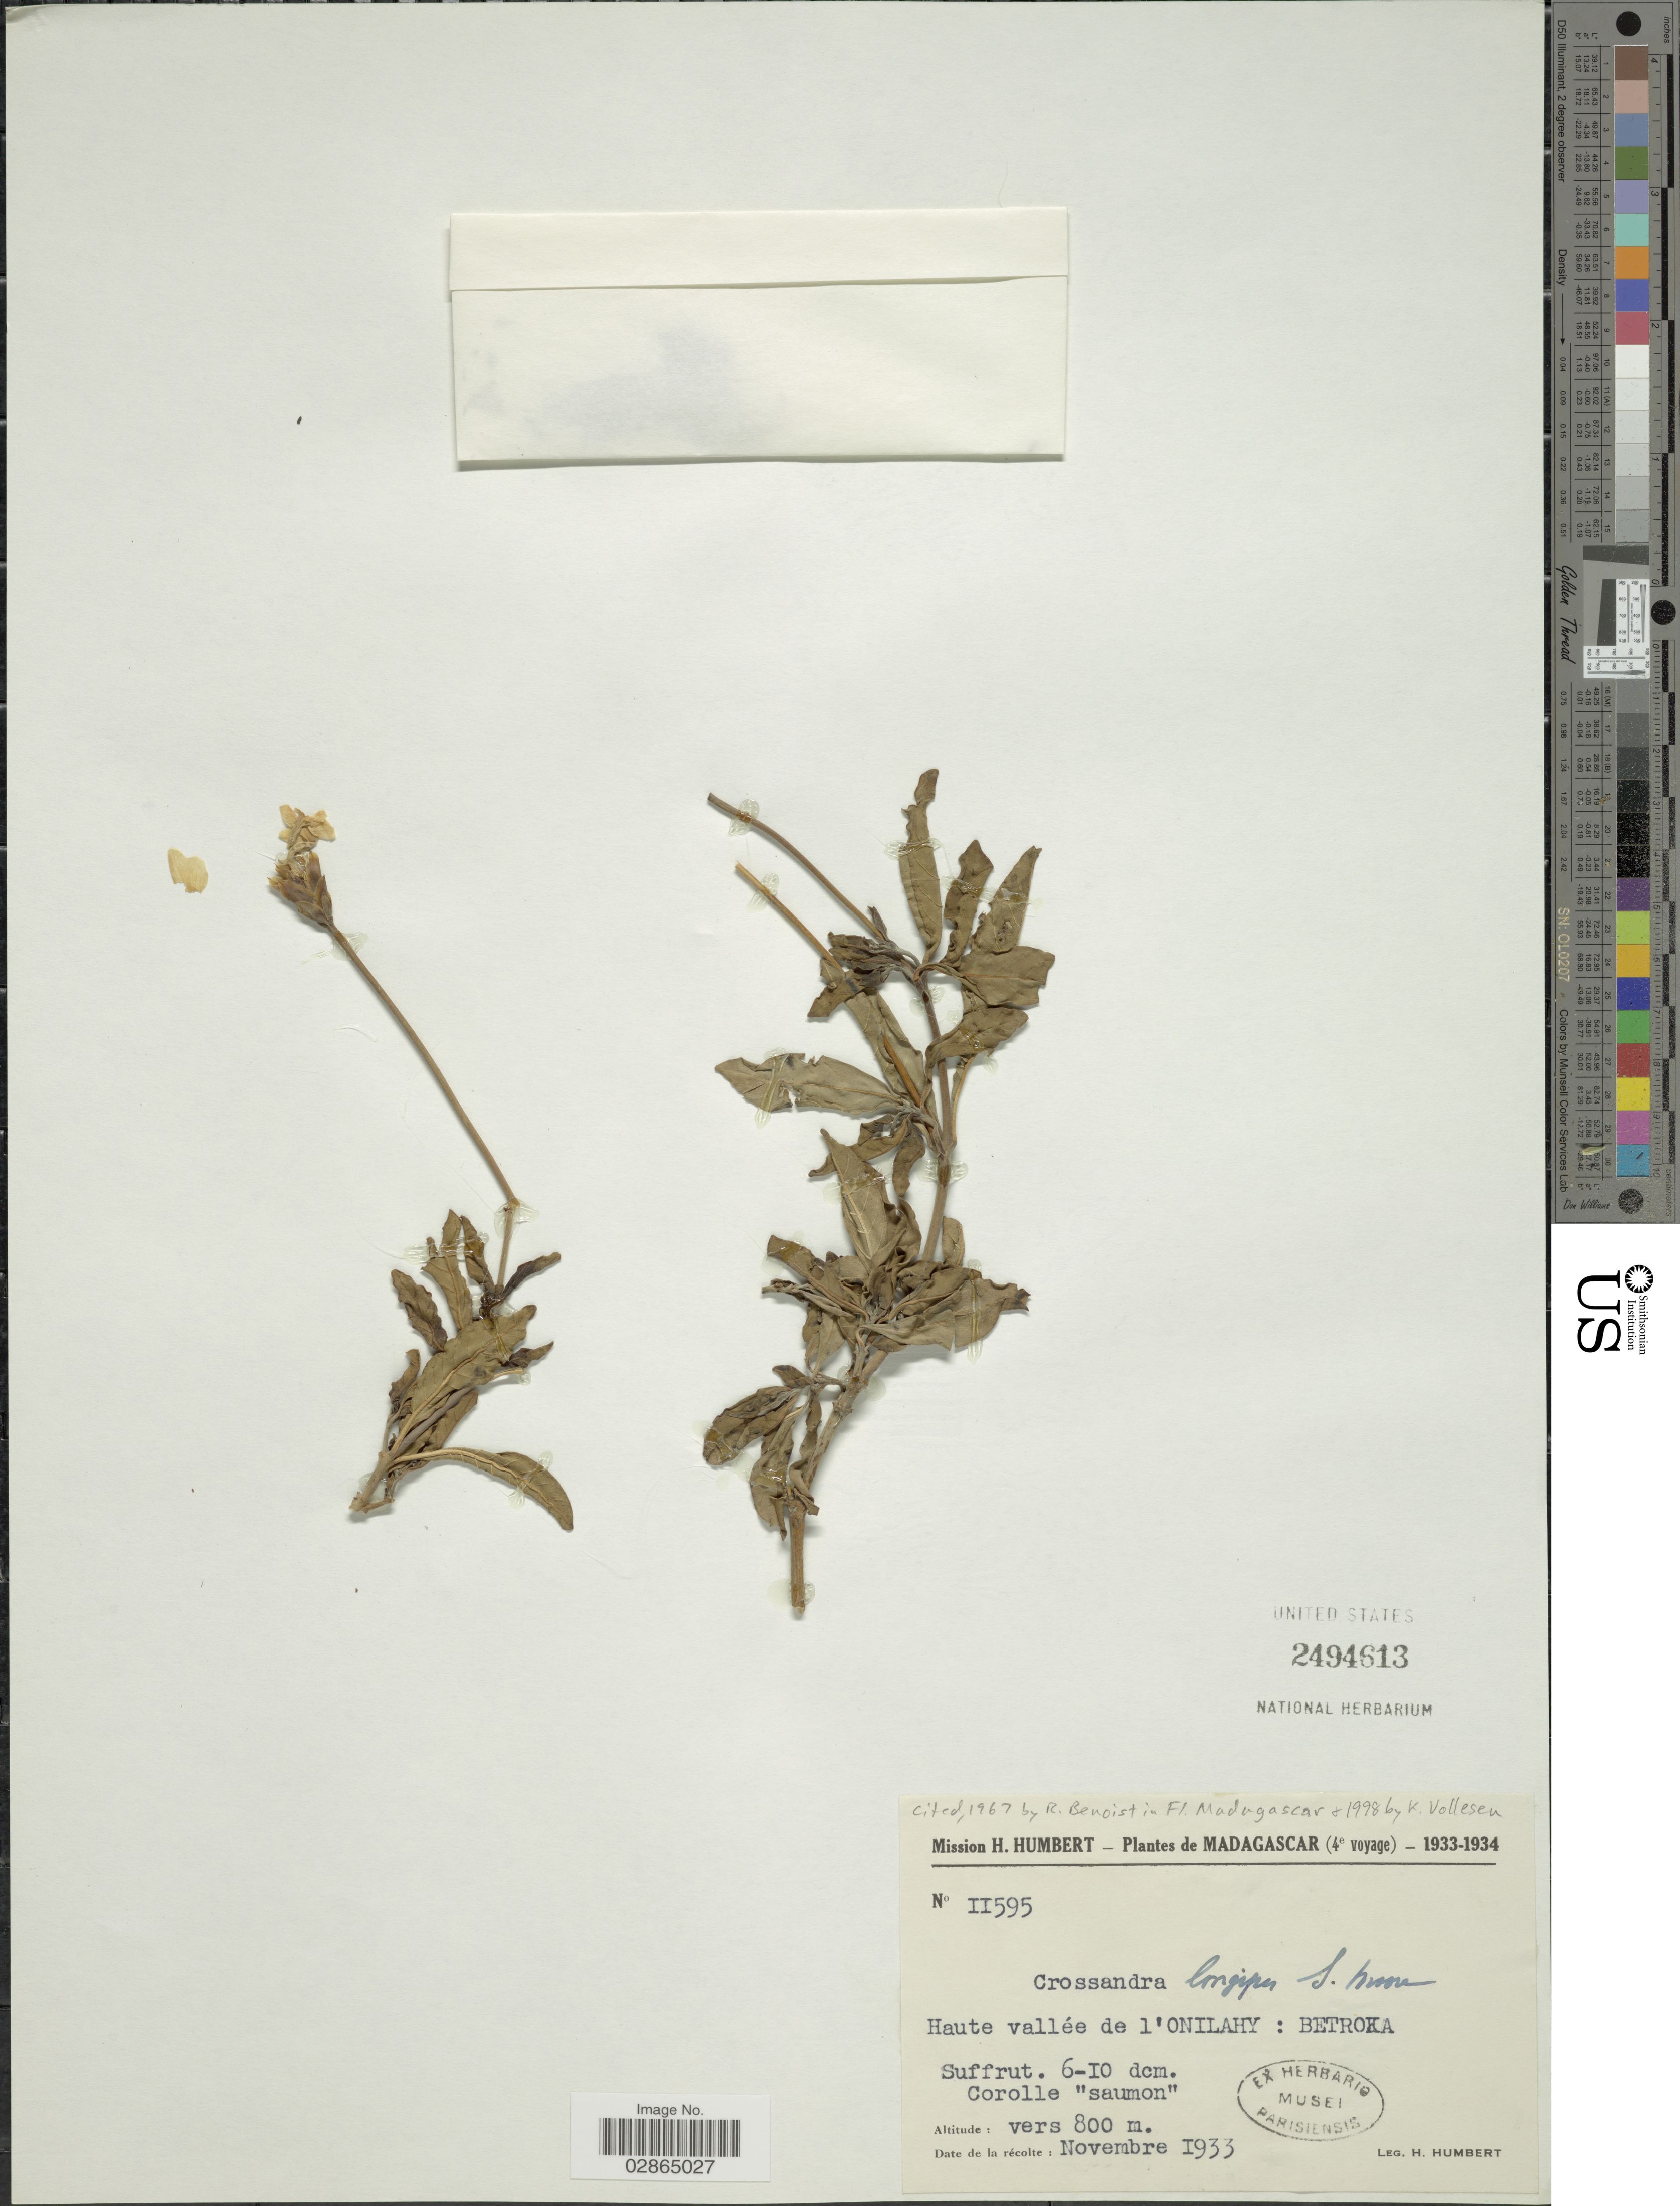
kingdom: Plantae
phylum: Tracheophyta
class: Magnoliopsida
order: Lamiales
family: Acanthaceae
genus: Crossandra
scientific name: Crossandra longipes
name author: S. Moore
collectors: H. Humbert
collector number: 11595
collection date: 1933-11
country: Madagascar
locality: Haute vallée de l'Onilahy: Betroka.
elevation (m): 800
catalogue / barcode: US 2494613